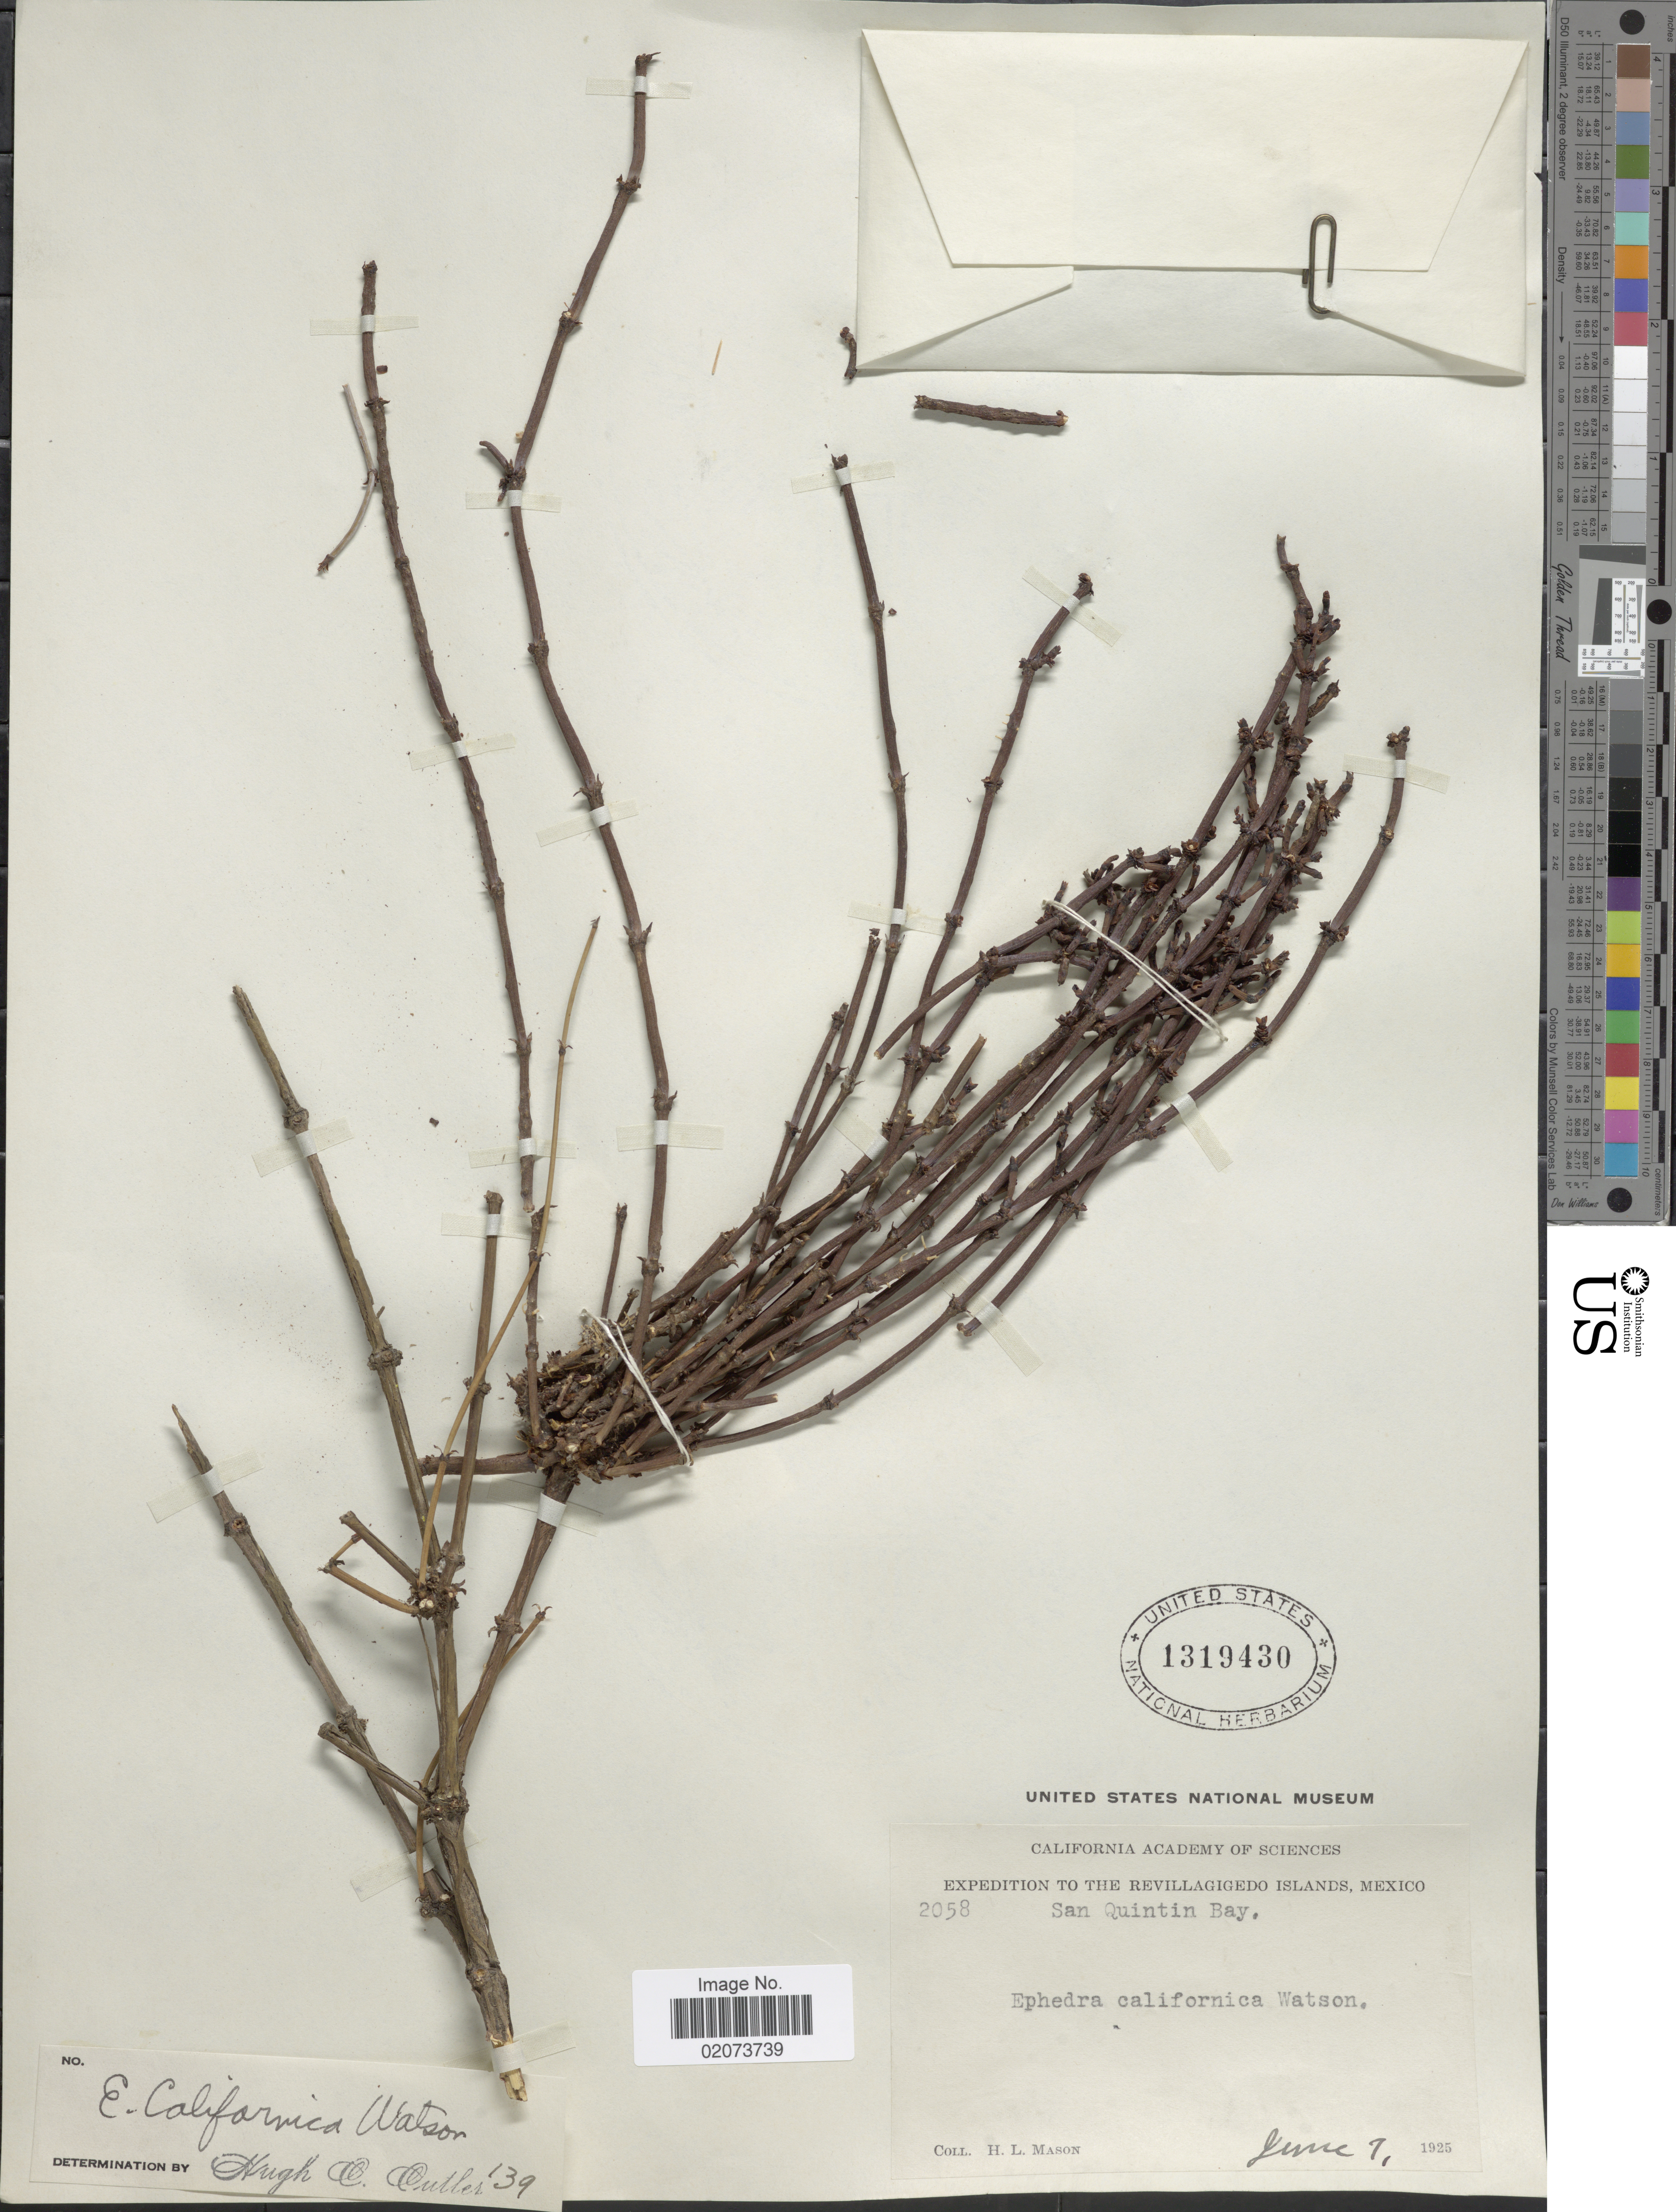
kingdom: Plantae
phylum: Tracheophyta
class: Gnetopsida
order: Ephedrales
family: Ephedraceae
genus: Ephedra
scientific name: Ephedra californica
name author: S. Watson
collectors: H. L. Mason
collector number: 2058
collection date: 1925-06-07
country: Mexico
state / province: Colima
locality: The Revillagigedo Islands, Mexico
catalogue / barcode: US 1319430